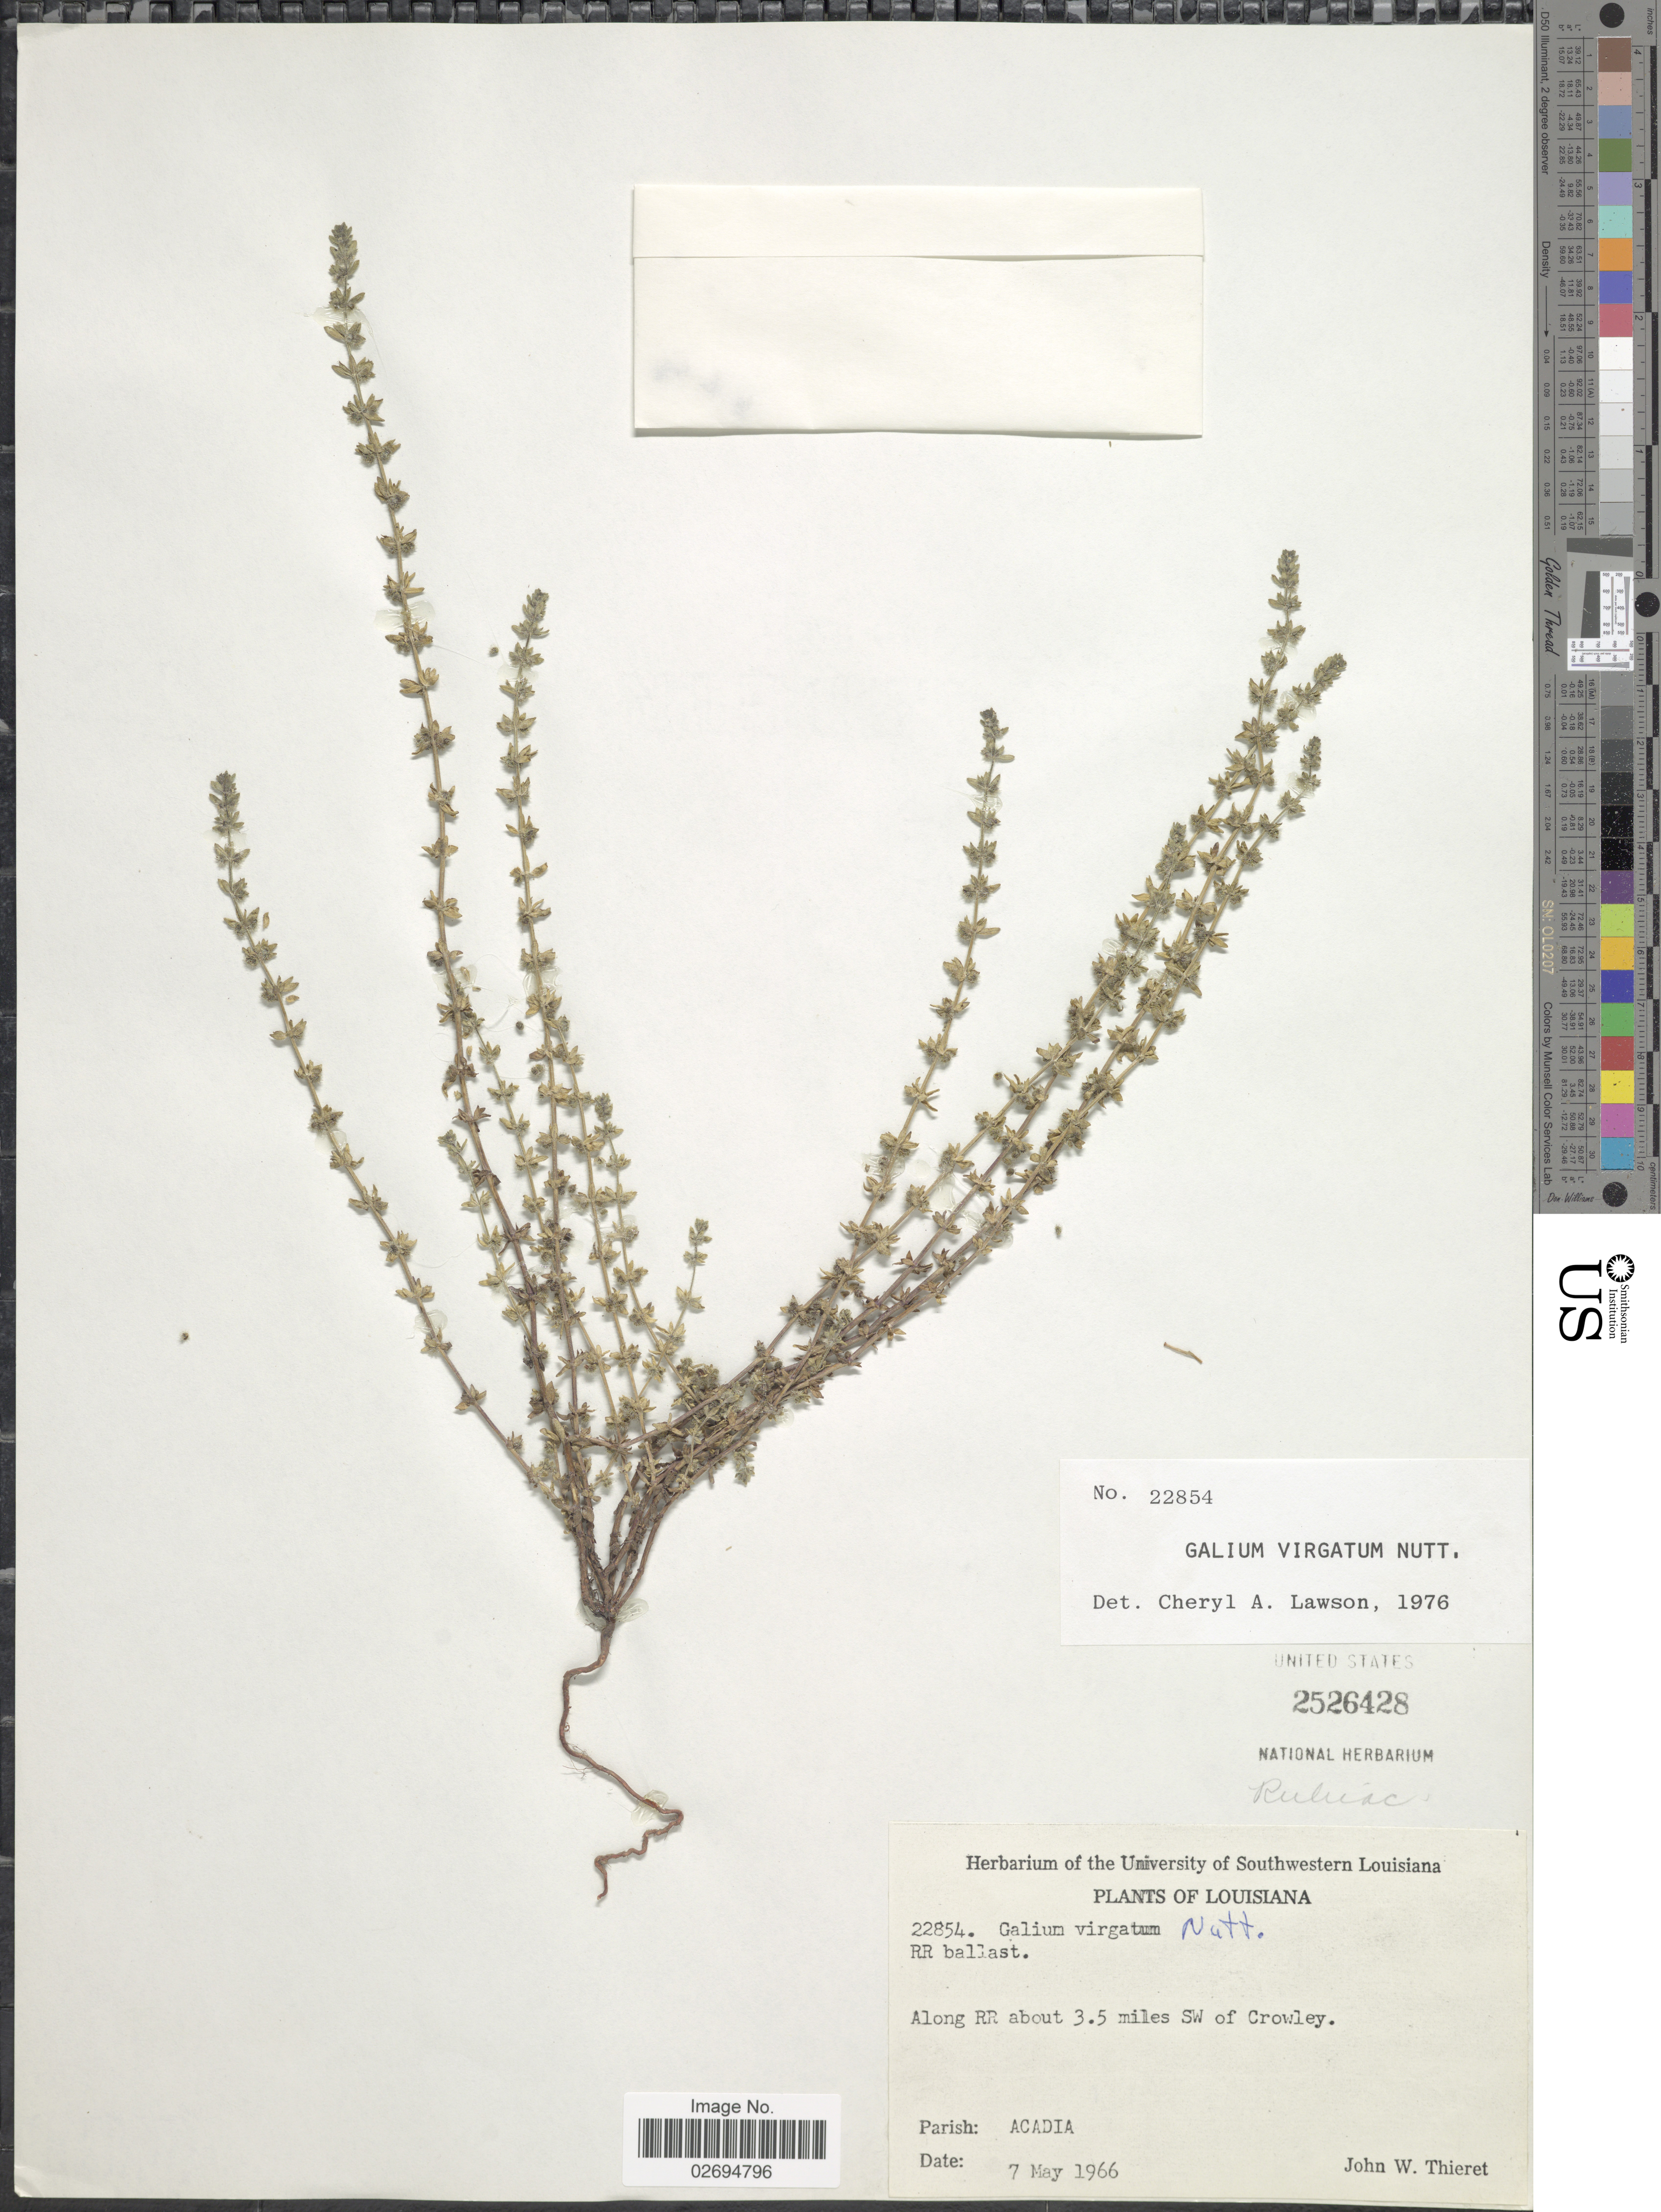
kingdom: Plantae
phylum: Tracheophyta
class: Magnoliopsida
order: Gentianales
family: Rubiaceae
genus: Galium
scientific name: Galium virgatum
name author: Nutt.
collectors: J. W. Thieret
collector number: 22854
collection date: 1966-05-07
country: United States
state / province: Louisiana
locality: Along RR about 3.5 miles SW of Crowley, Parish: Acadia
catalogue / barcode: US 2526428